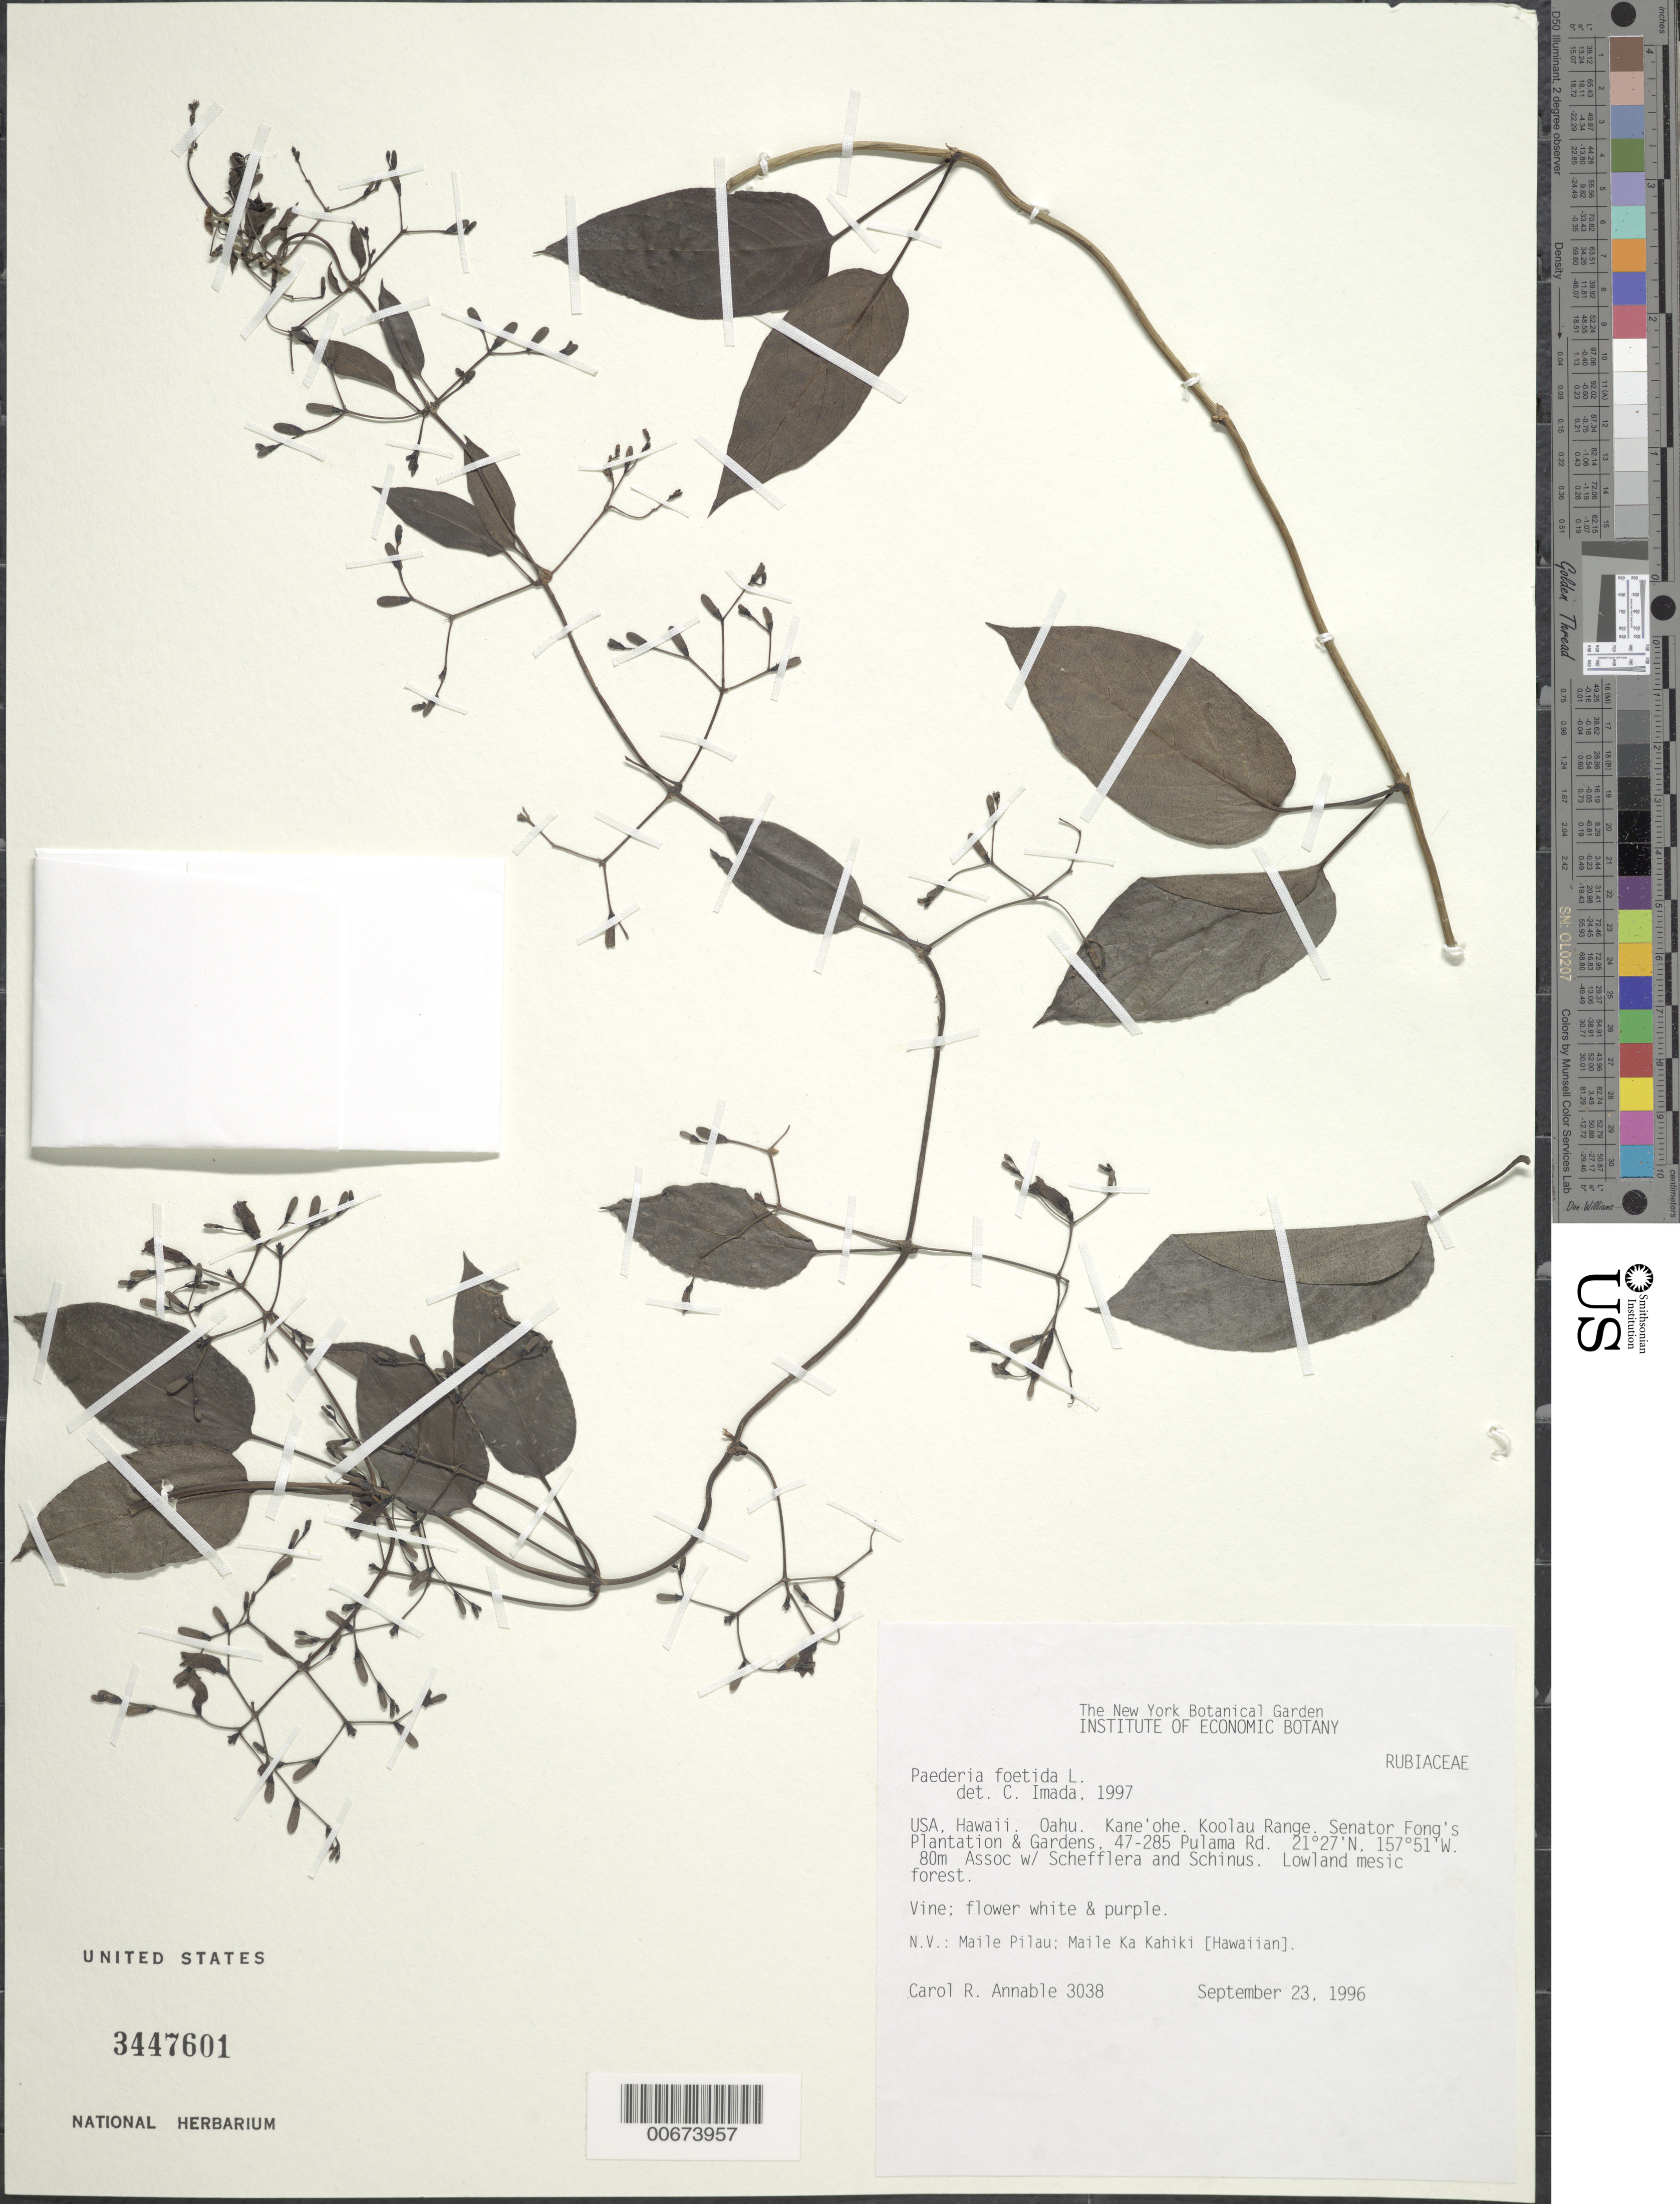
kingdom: Plantae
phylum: Tracheophyta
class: Magnoliopsida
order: Gentianales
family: Rubiaceae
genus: Paederia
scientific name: Paederia foetida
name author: L.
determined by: Imada, C.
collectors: C. R. Annable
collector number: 3038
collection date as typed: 23 Sep 1996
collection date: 1996-09-23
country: United States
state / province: Hawaii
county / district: Honolulu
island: Oahu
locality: Kane'ohe, Koolau Range, Senator Fong's Plantation and Gardens, 47-285 Pulama Rd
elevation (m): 80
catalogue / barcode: US 3447601